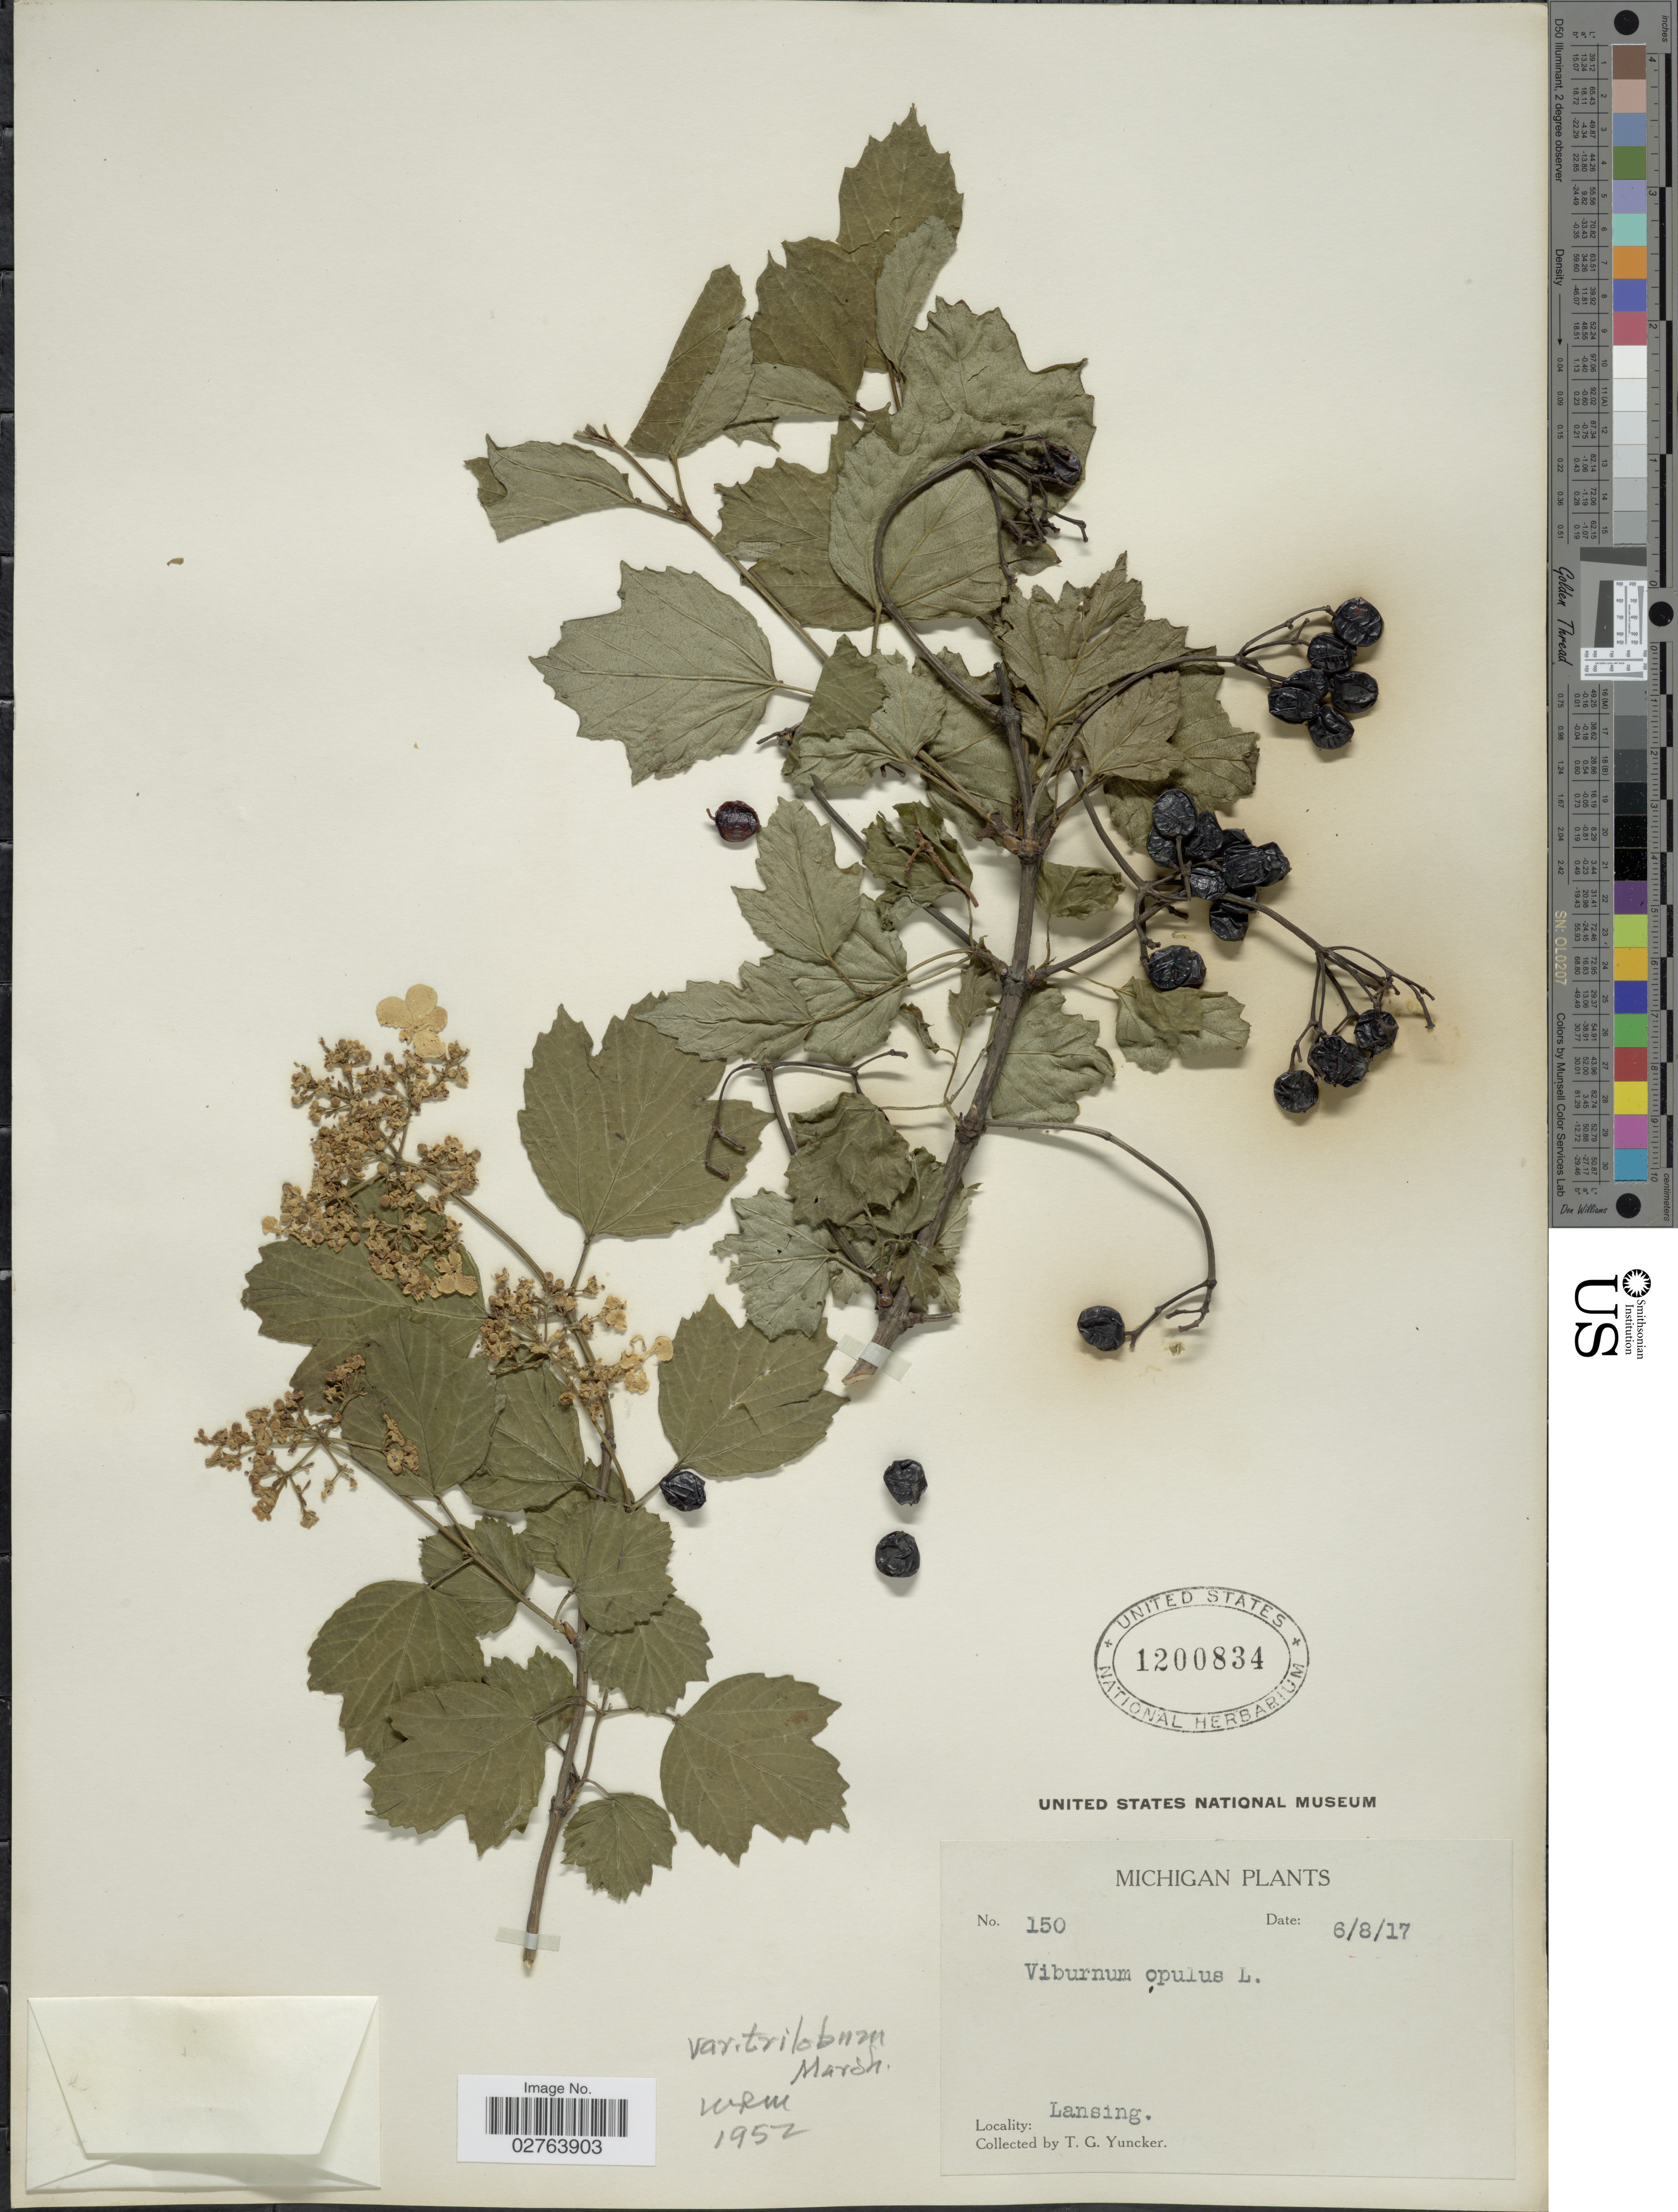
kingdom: Plantae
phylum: Tracheophyta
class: Magnoliopsida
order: Dipsacales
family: Viburnaceae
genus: Viburnum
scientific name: Viburnum opulus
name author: L.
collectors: T. G. Yuncker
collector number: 150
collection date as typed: Transcribed d/m/y: 8/6/17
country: United States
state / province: Michigan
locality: Lansing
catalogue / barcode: US 1200834